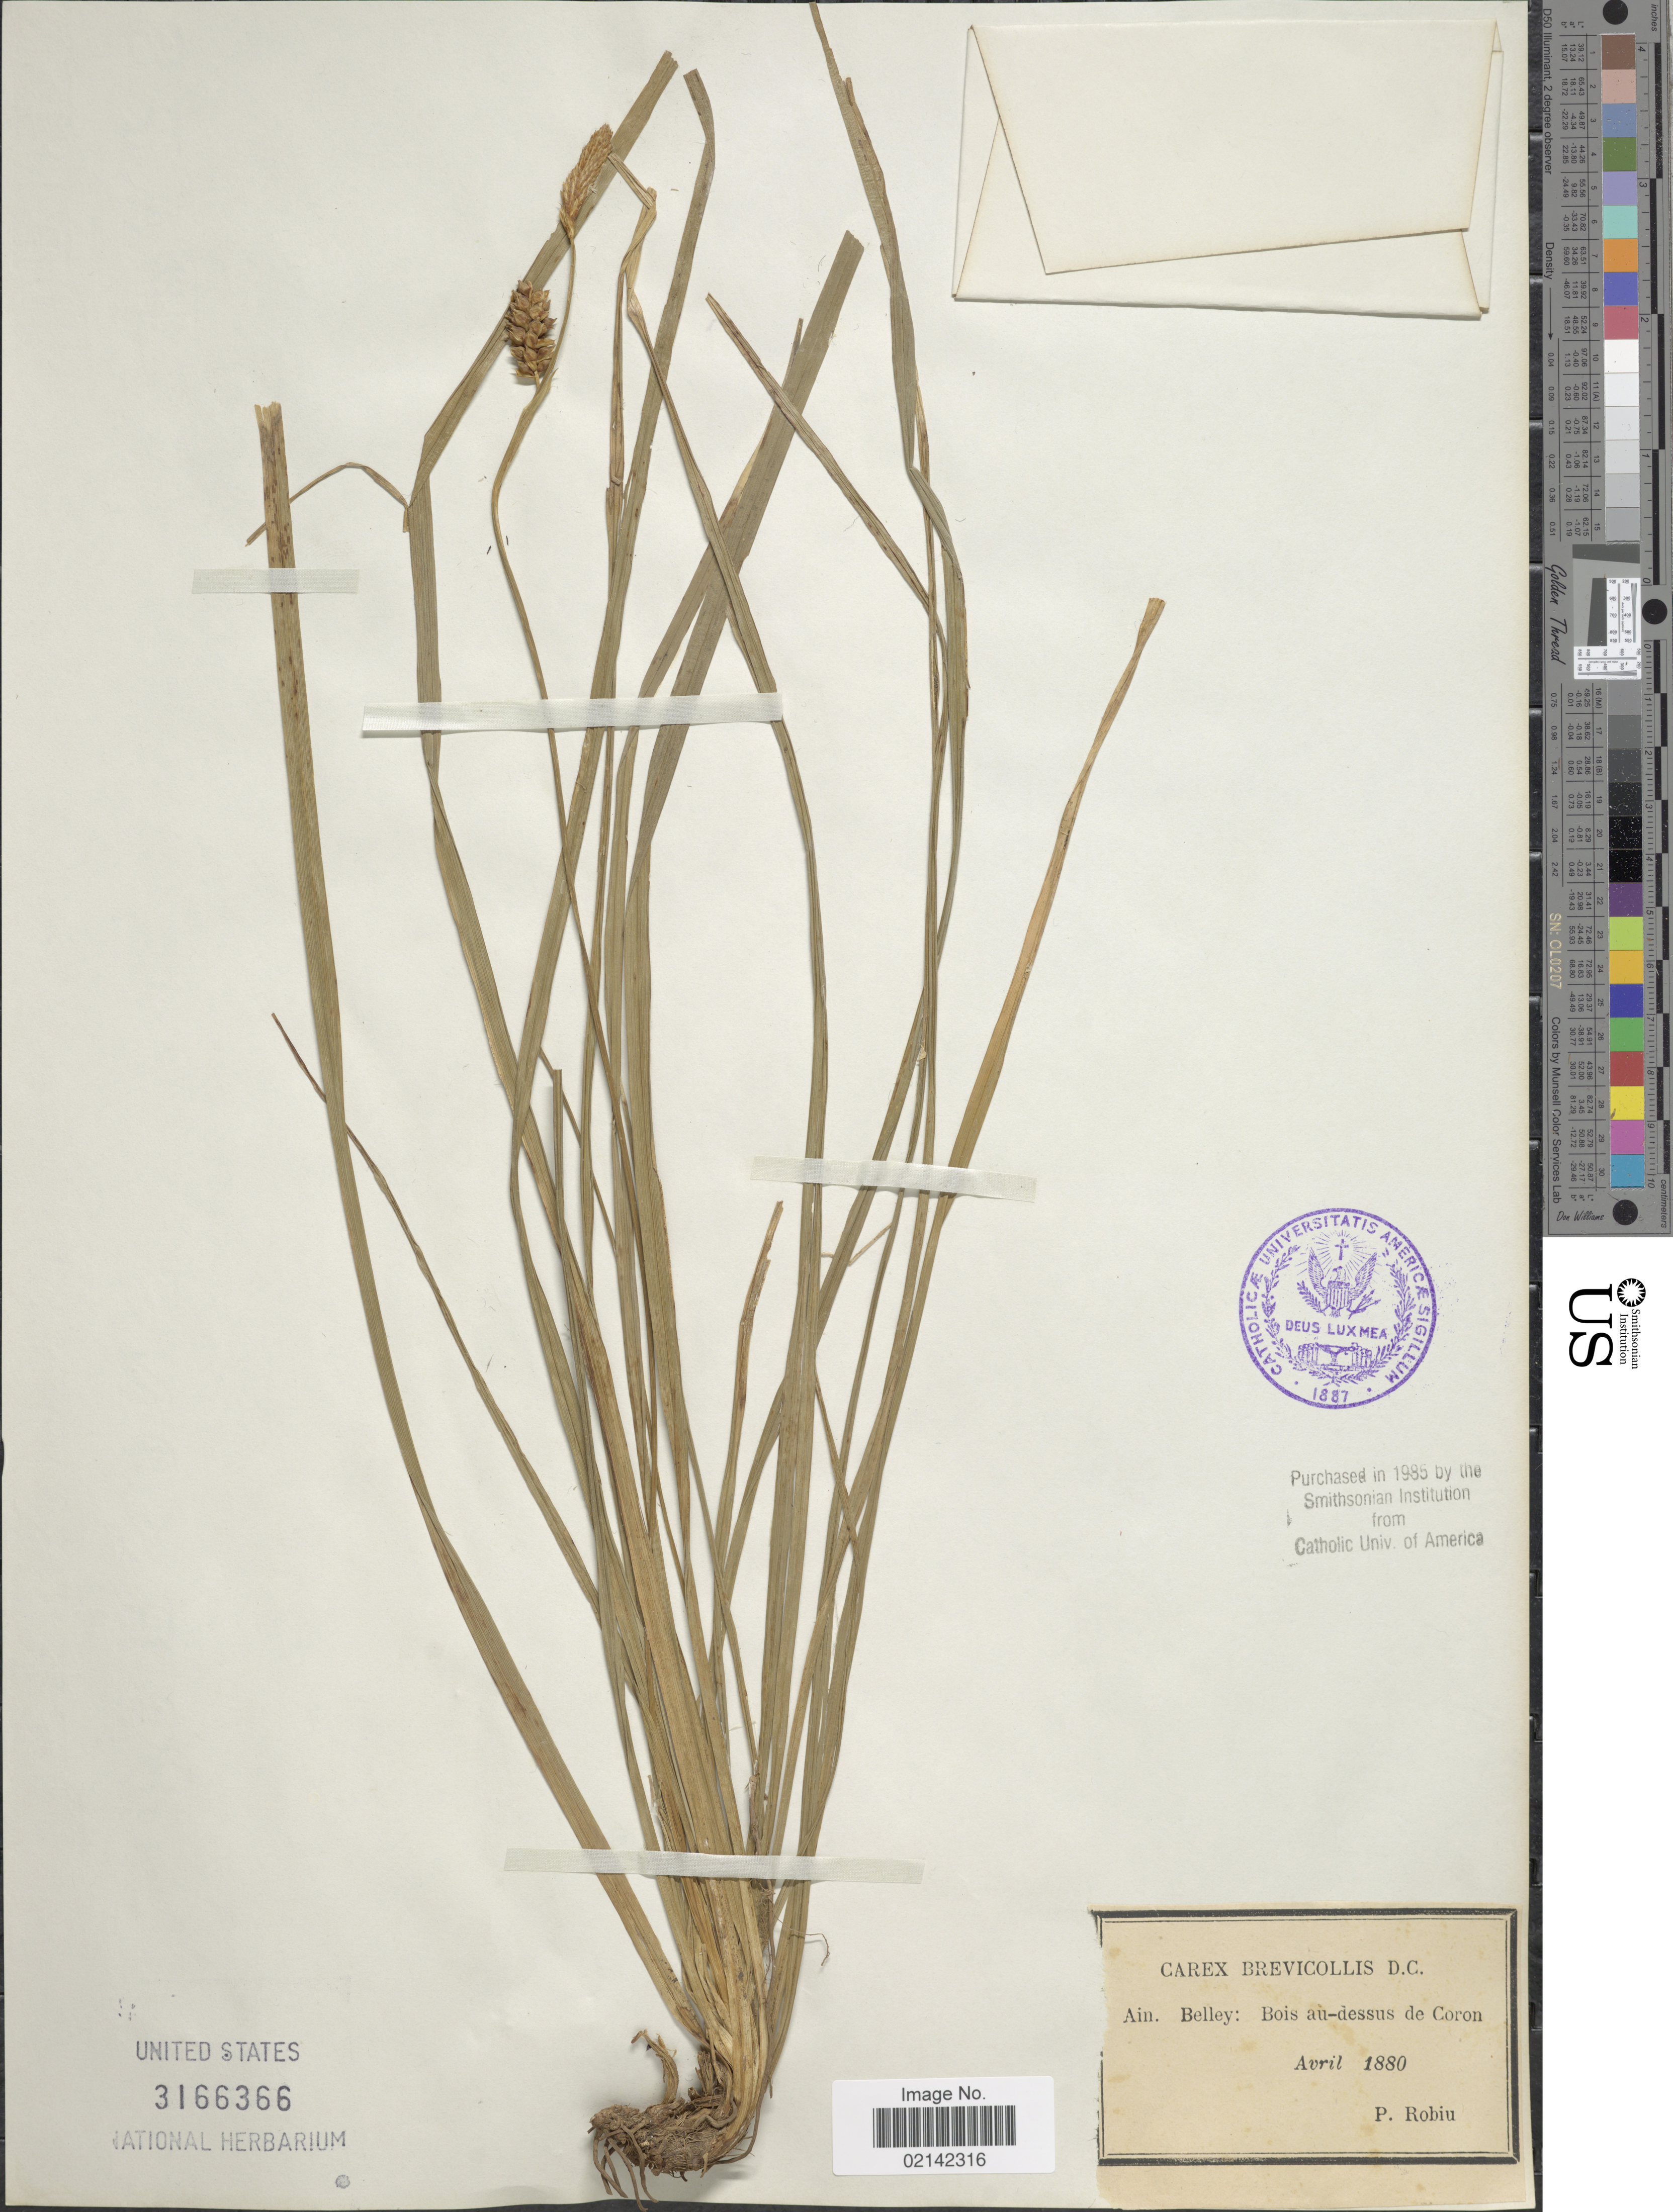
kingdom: Plantae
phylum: Tracheophyta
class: Liliopsida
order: Poales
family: Cyperaceae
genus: Carex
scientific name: Carex brevicollis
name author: DC.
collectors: P. Robiu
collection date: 1880-04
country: France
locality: Ain. Belley: Bois au-dessus de Coron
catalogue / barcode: US 3166366